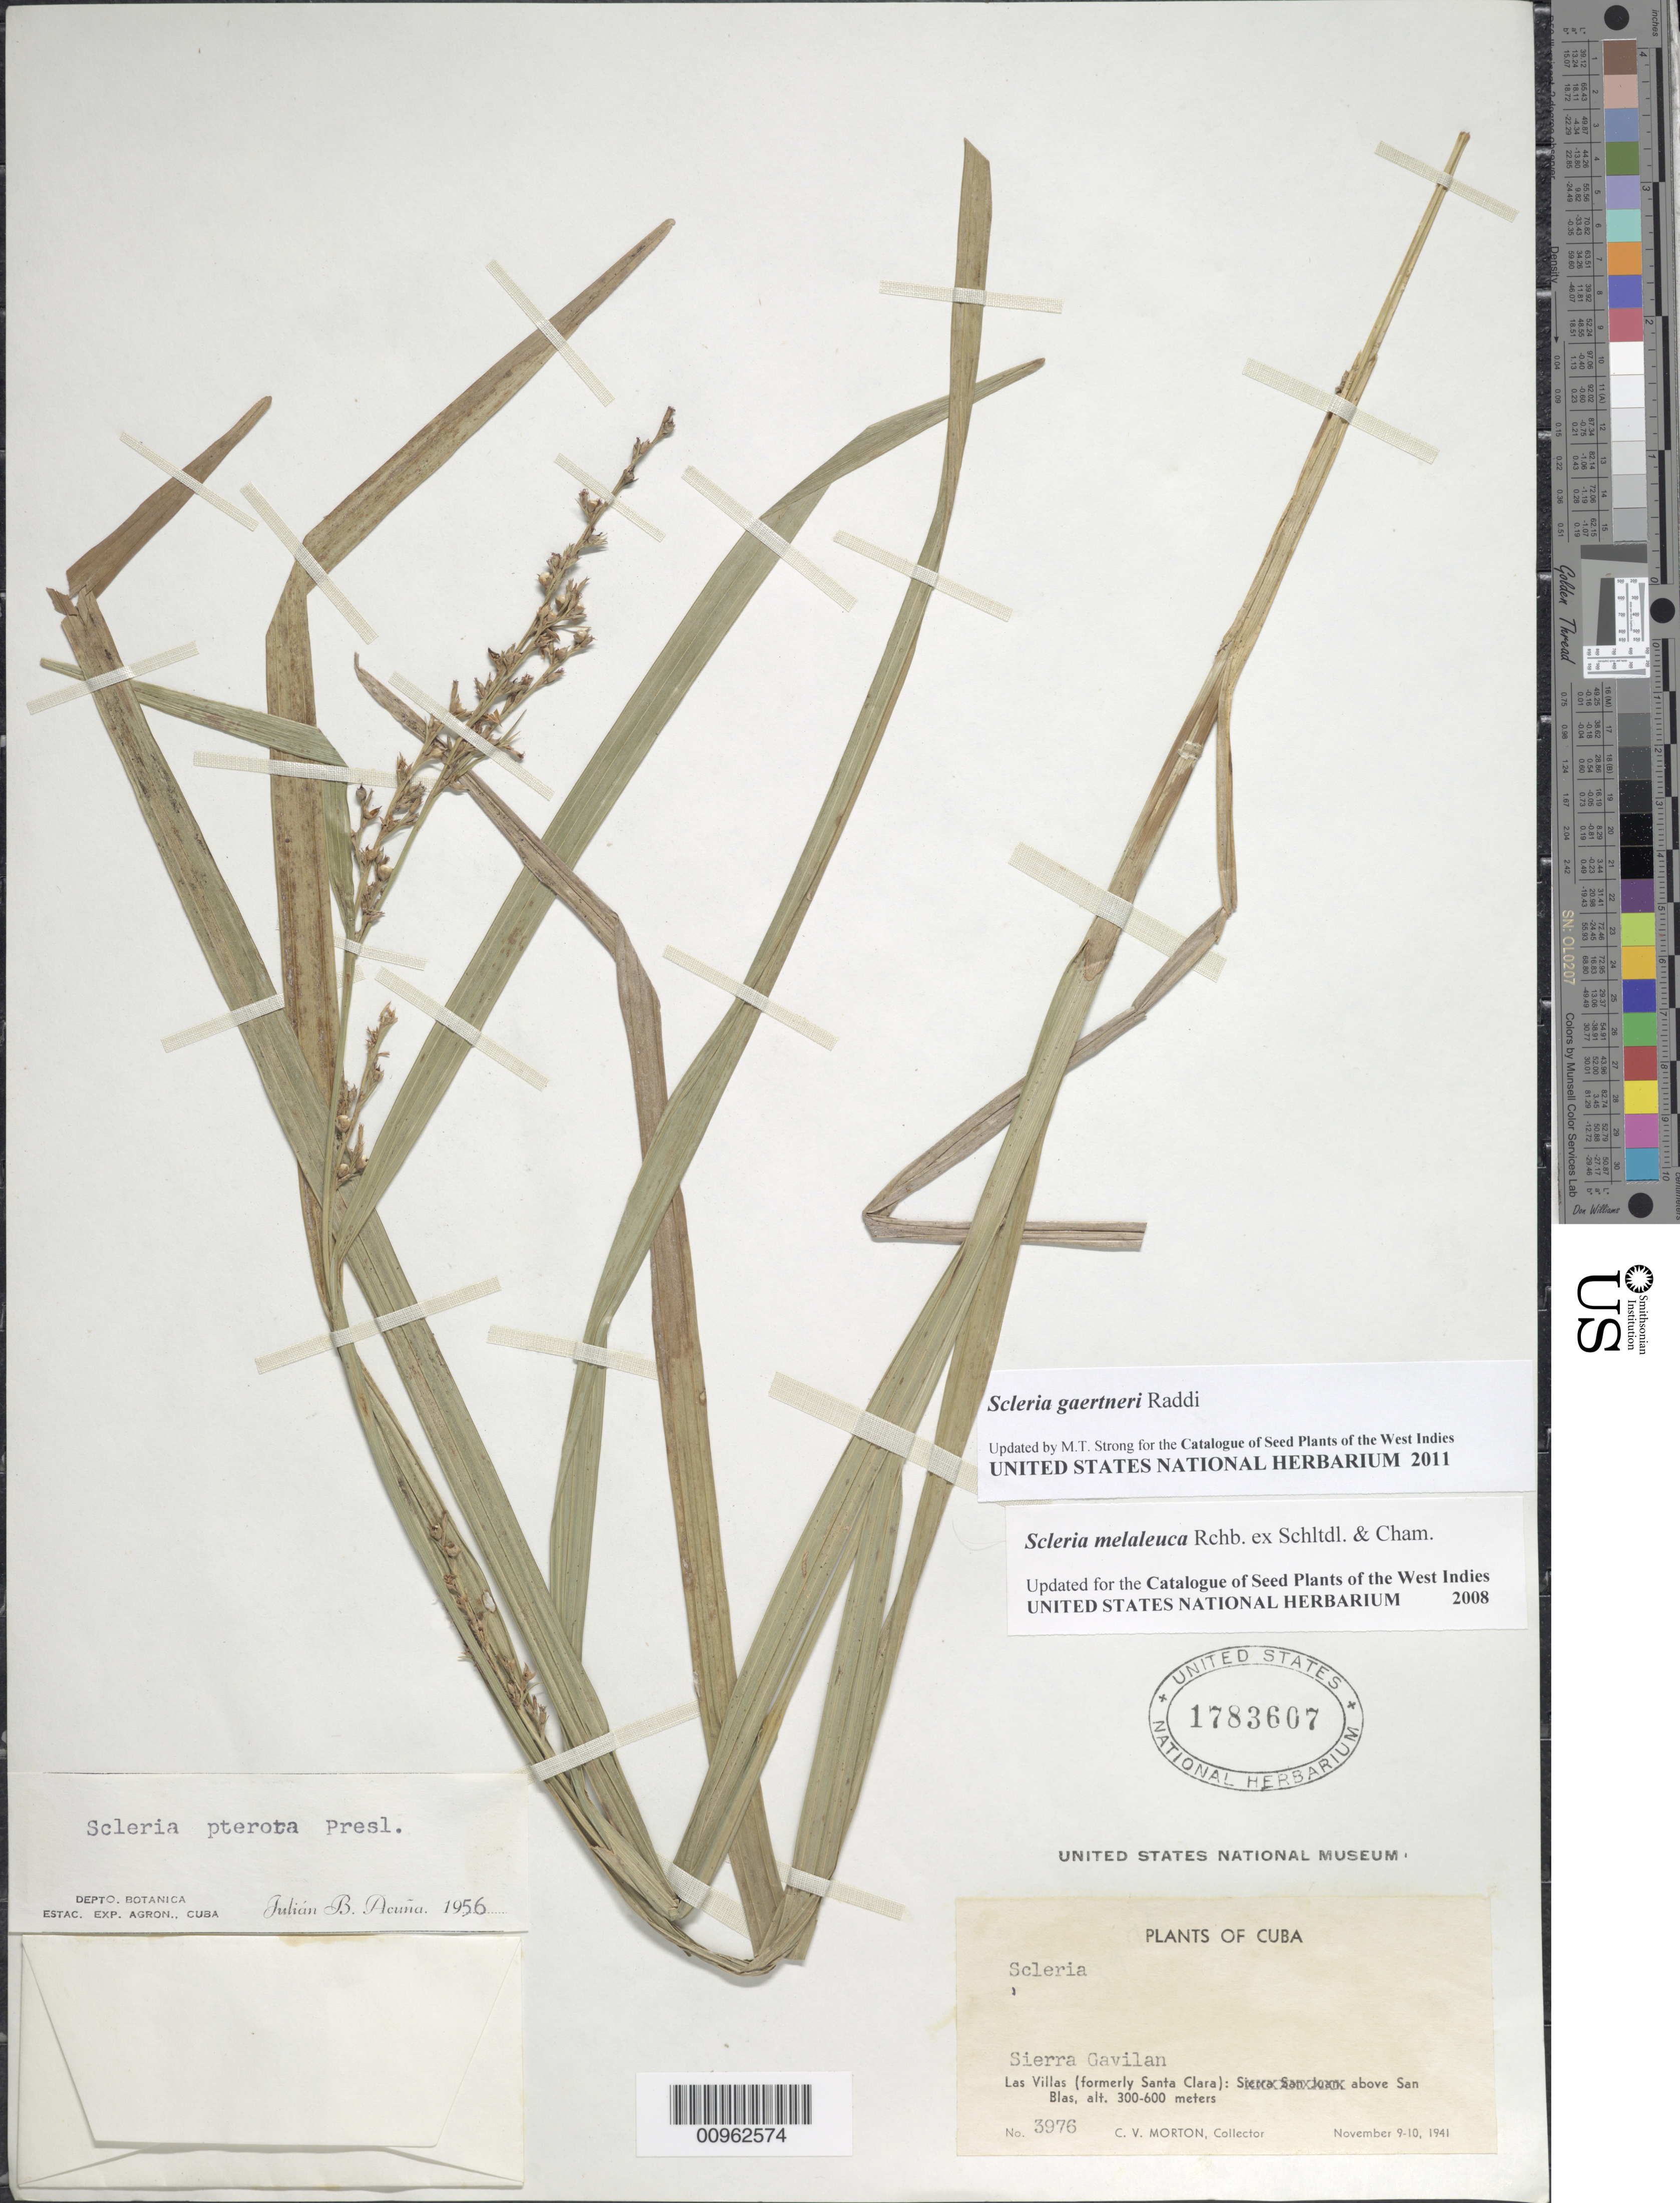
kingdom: Plantae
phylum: Tracheophyta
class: Liliopsida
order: Poales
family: Cyperaceae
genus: Scleria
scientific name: Scleria gaertneri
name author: Raddi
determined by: Strong, M. T., (US), Smithsonian Institution - National Museum of Natural History (UNITED STATES)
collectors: C. V. Morton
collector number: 3976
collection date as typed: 09 Nov 1941 to 10 Nov 1941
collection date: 1941-11-09/1941-11-10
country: Cuba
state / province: Las Villas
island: Cuba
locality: Sierra Gavalin, above San Blas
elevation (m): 300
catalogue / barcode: US 1783607